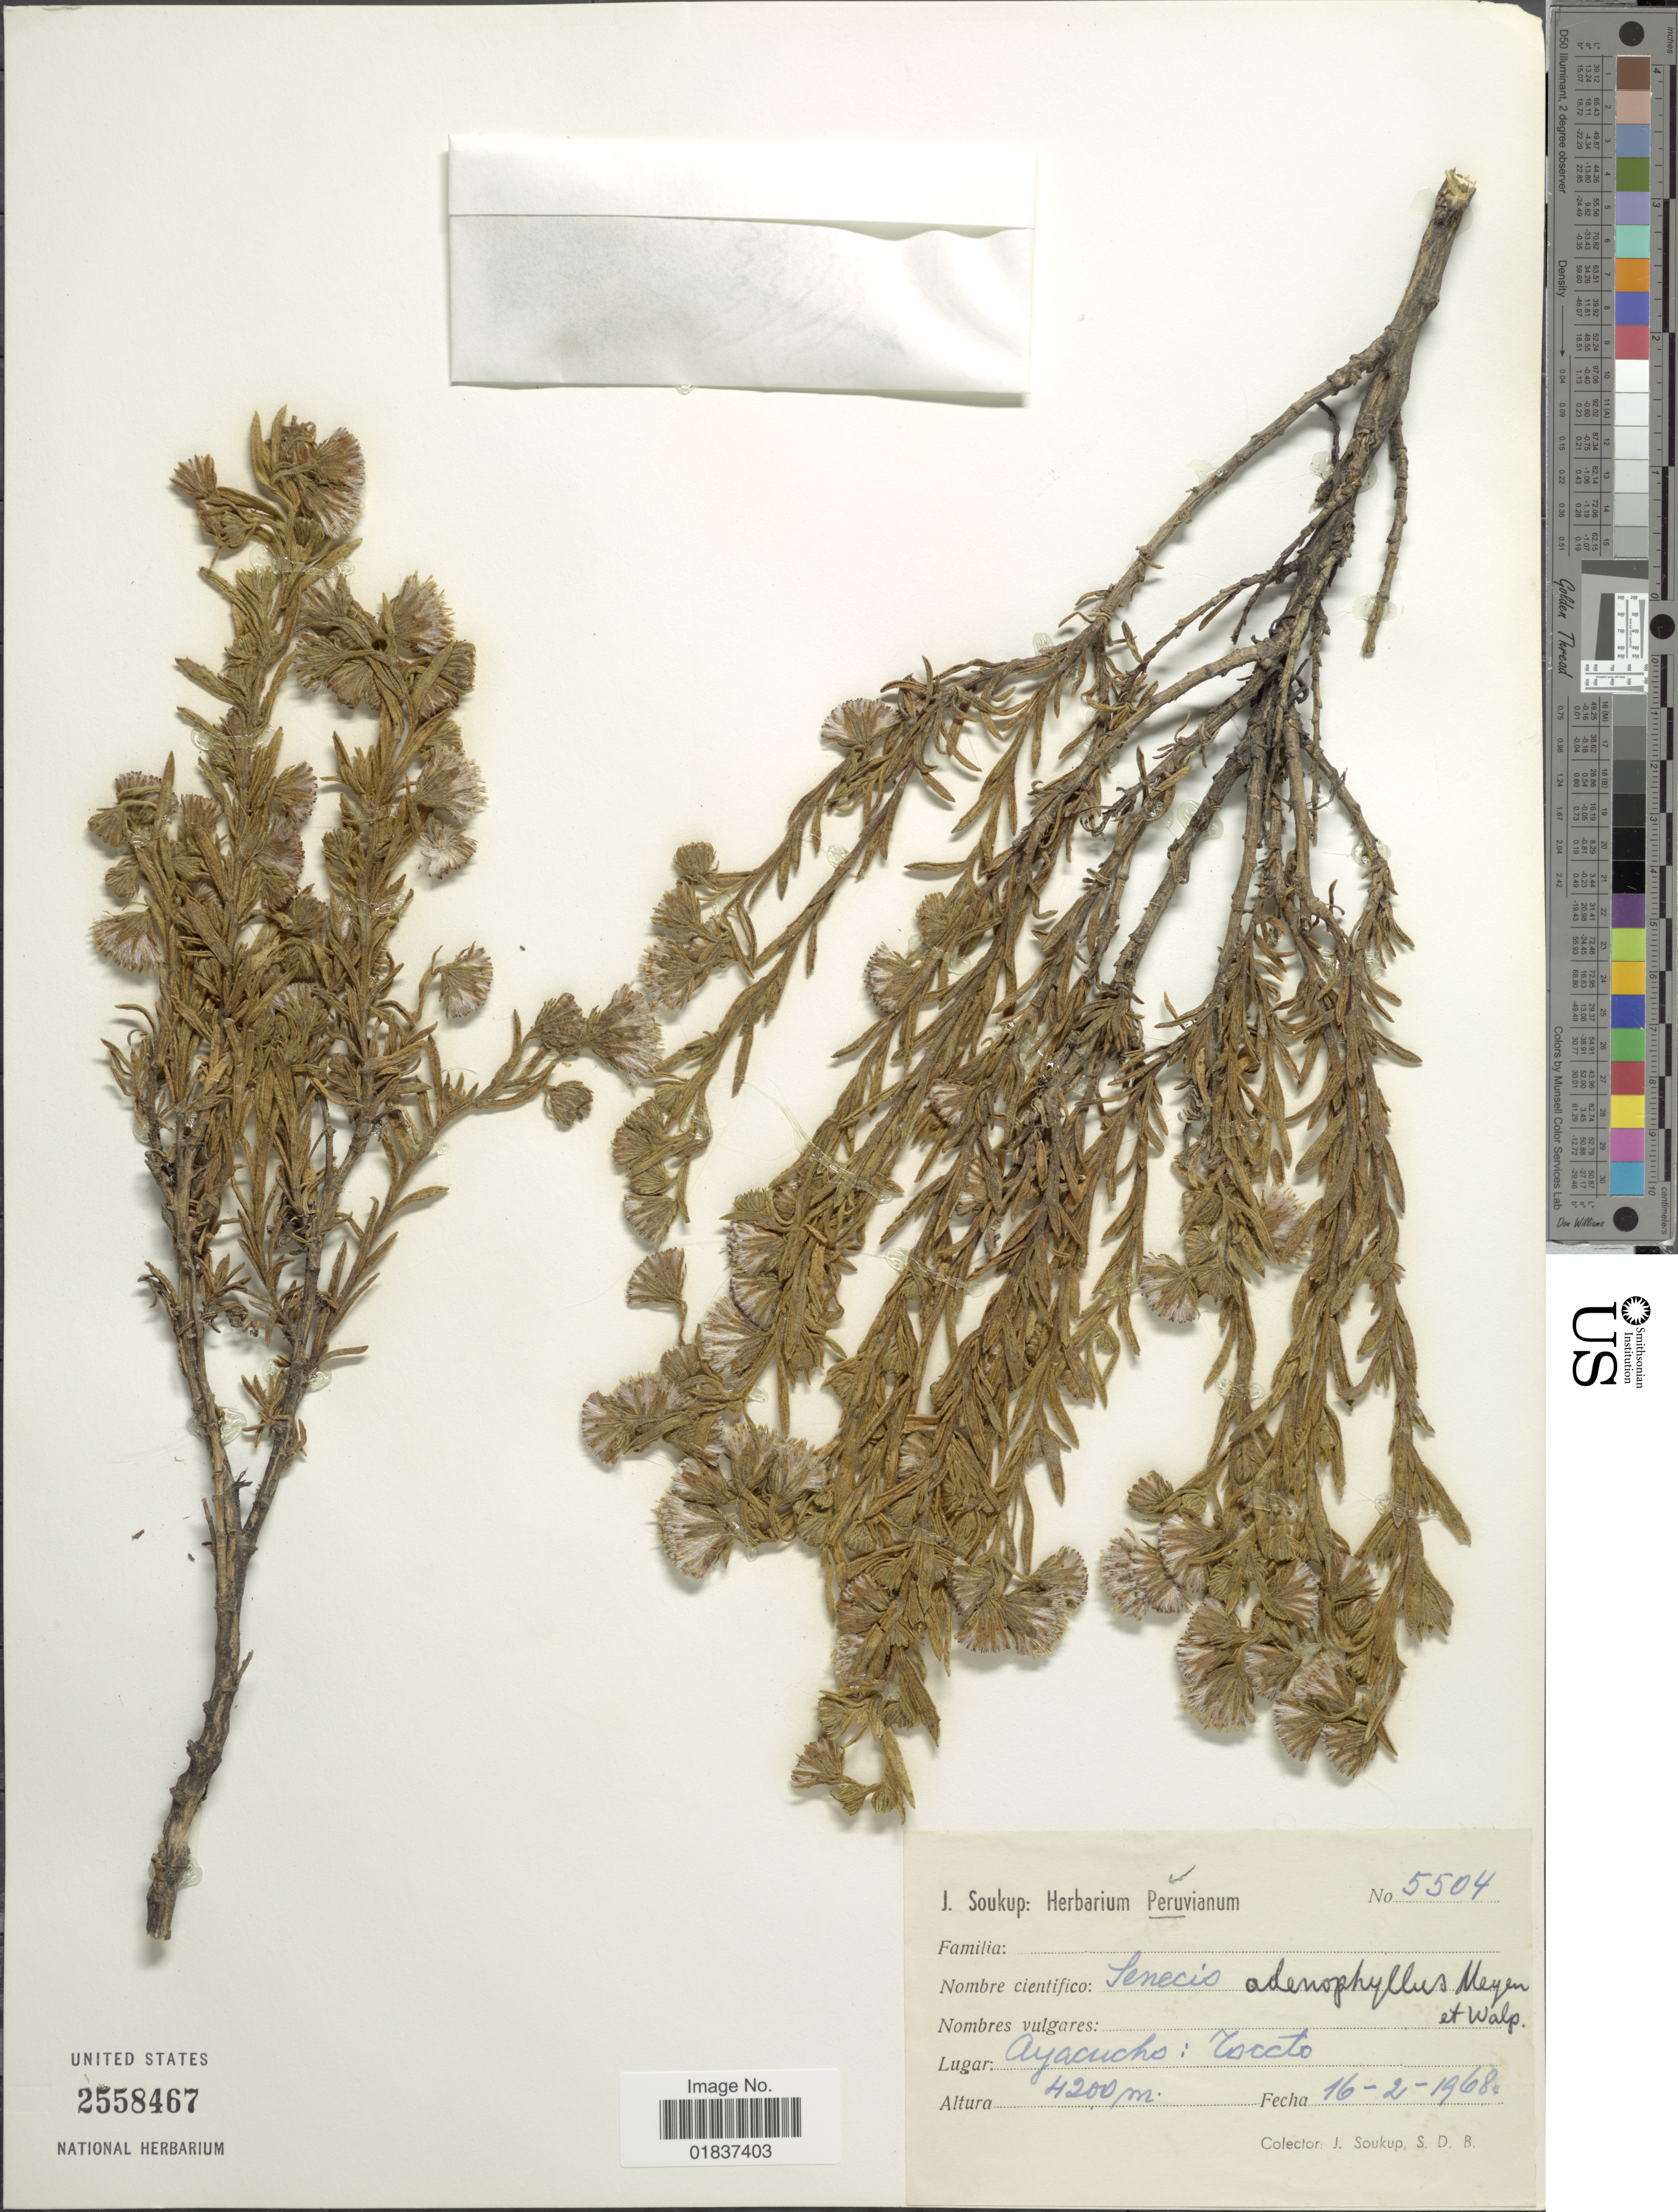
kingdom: Plantae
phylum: Tracheophyta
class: Magnoliopsida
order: Asterales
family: Asteraceae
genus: Senecio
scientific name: Senecio adenophyllus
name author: Meyen & Walp.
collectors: J. Soukup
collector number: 5504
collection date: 1968-02-16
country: Peru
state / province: Ayacucho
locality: Ayacucho: roccto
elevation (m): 4200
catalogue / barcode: US 2558467